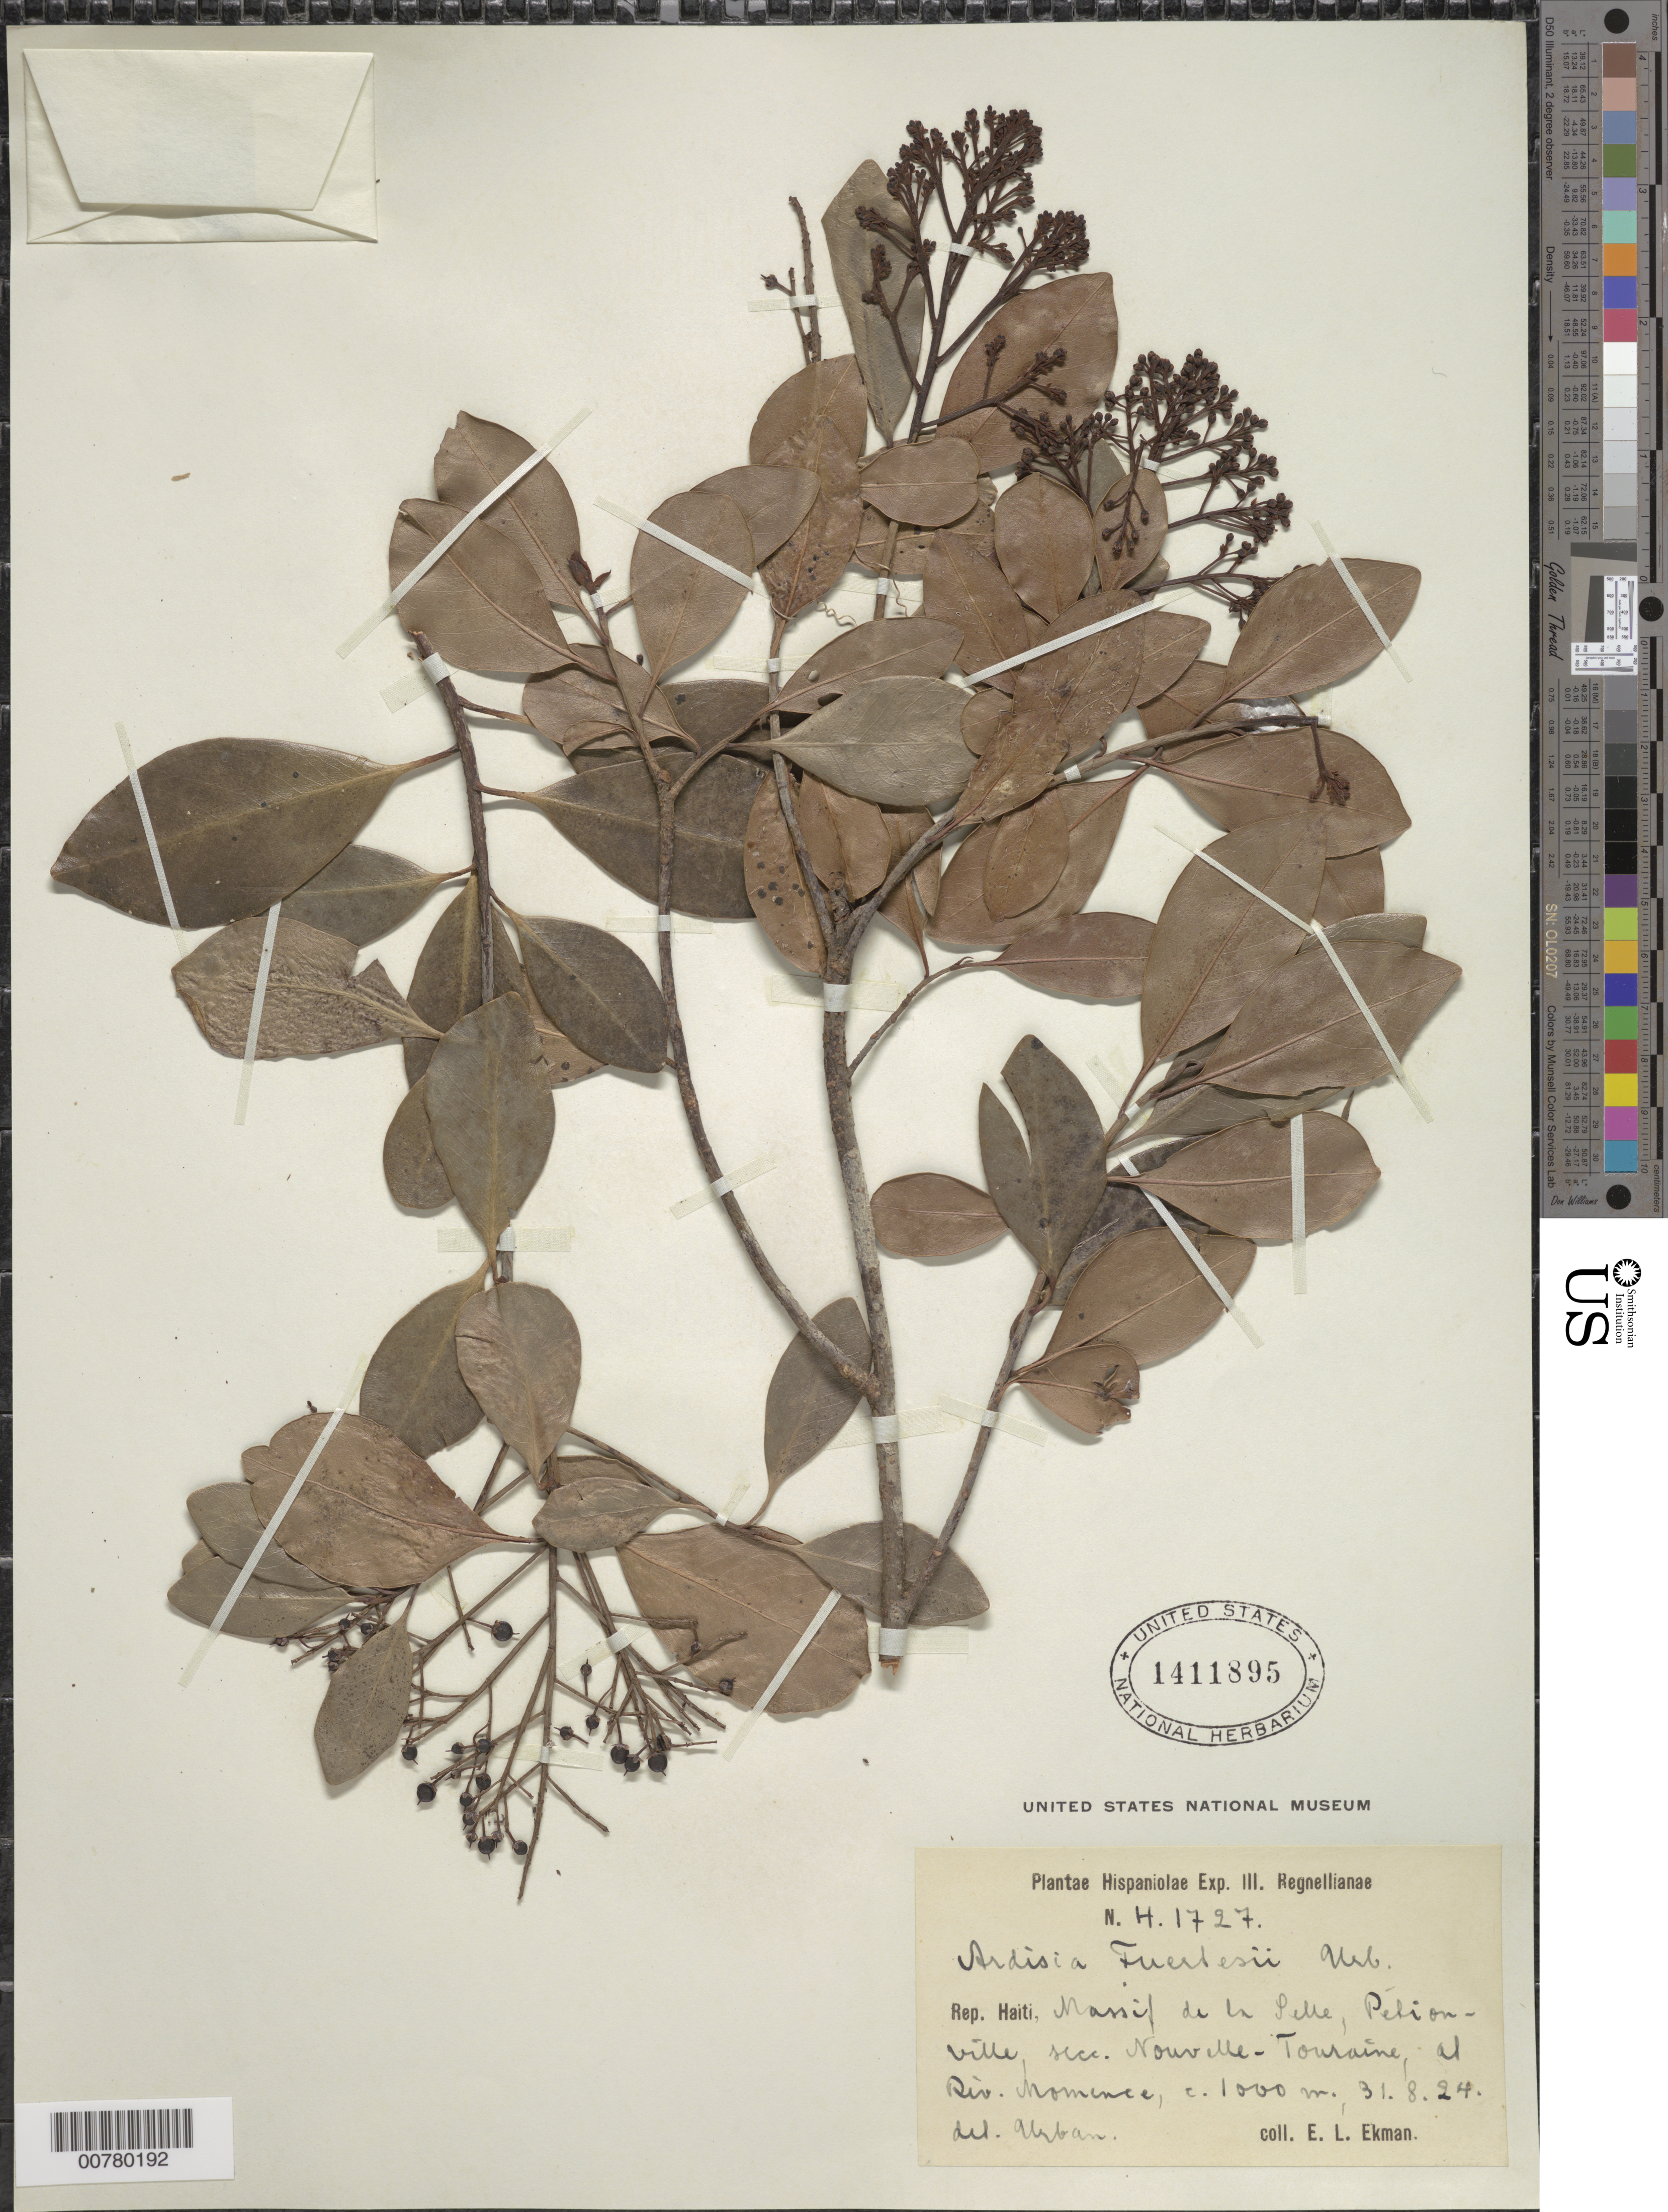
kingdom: Plantae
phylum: Tracheophyta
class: Magnoliopsida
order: Ericales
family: Primulaceae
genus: Ardisia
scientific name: Ardisia fuertesii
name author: Urb.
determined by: Urban, Ignatz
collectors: E. L. Ekman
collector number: H 1727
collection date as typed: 31 Aug 1924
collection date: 1924-08-31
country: Haiti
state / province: Ouest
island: Hispaniola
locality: Massif de la Selle, Pétionville, secc. Nouvelle-Touraine, at Riv. "Homence".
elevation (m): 1000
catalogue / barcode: US 1411895